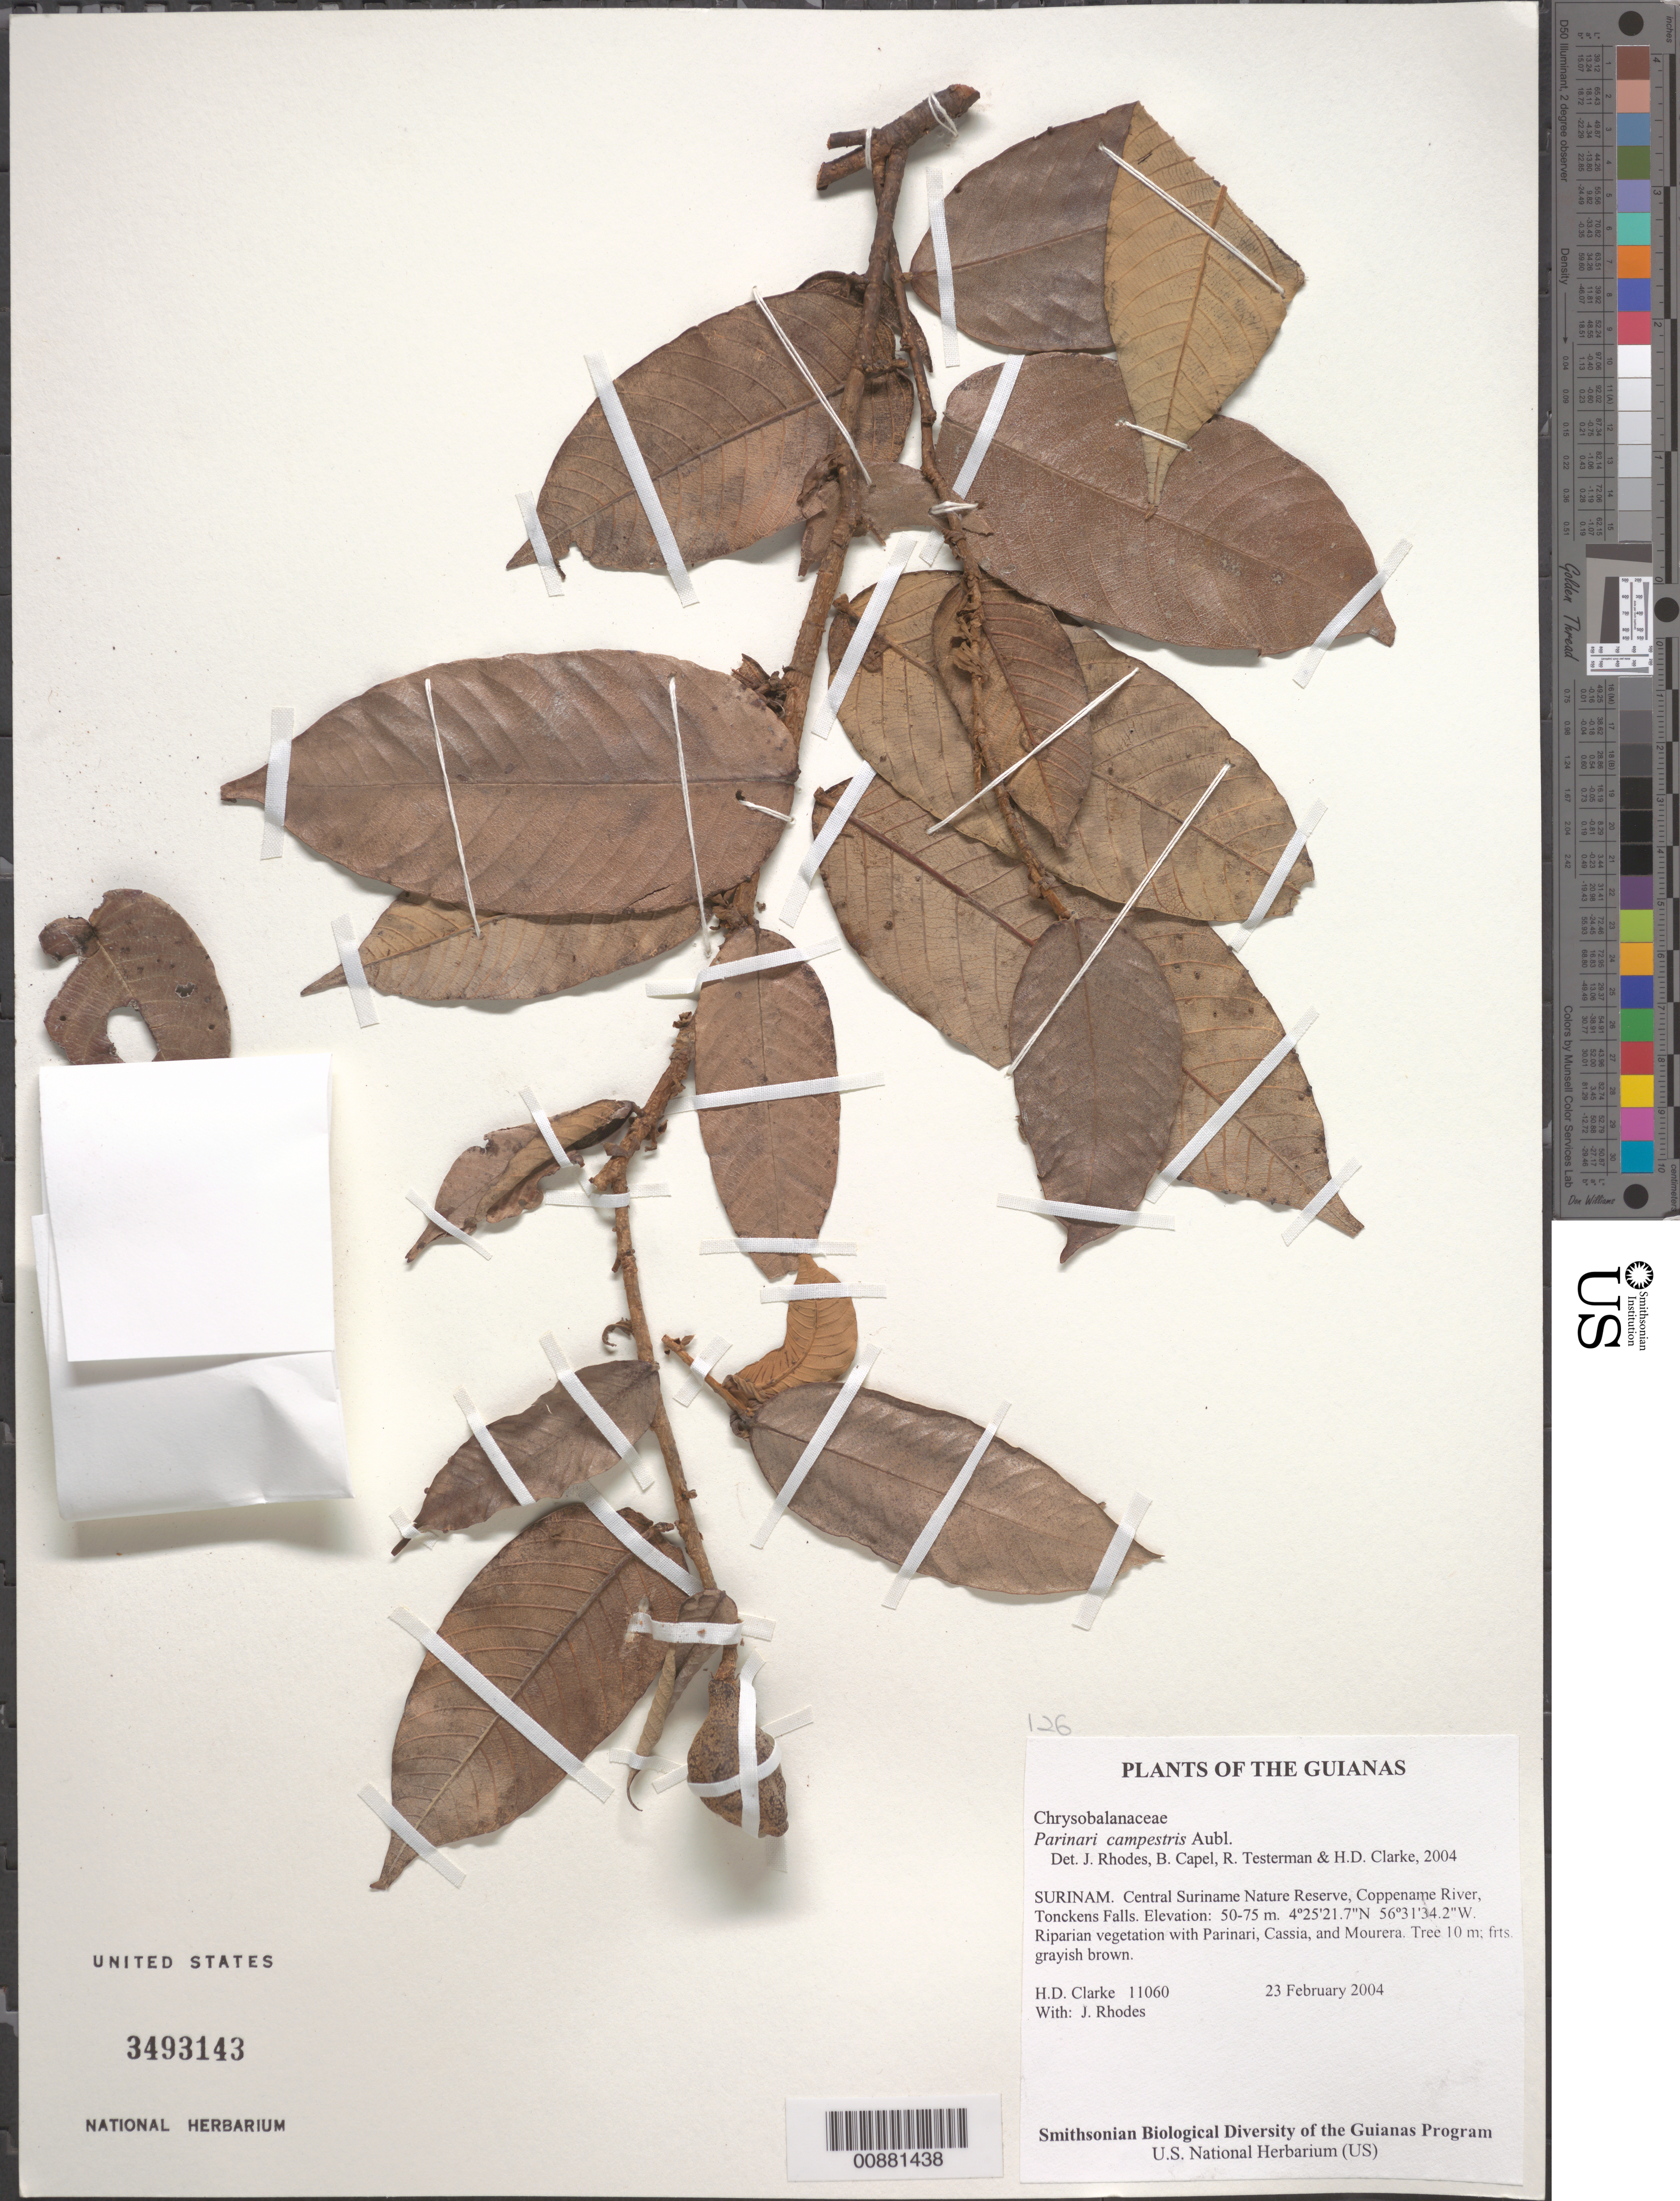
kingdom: Plantae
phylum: Tracheophyta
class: Magnoliopsida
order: Malpighiales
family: Chrysobalanaceae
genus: Parinari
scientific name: Parinari campestris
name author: Aubl.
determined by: Rhodes, J.; Capel, B.; Testerman, R.; Clarke, H. D.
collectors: H. D. Clarke & J. Rhodes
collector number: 11060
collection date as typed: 23 February 2004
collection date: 2004-02-23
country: Suriname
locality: Central Suriname Nature Reserve, Coppename River, Tonckens Falls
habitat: Riparian vegetation with Parinari, Cassia, and Mourera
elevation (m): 50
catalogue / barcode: US 3493143